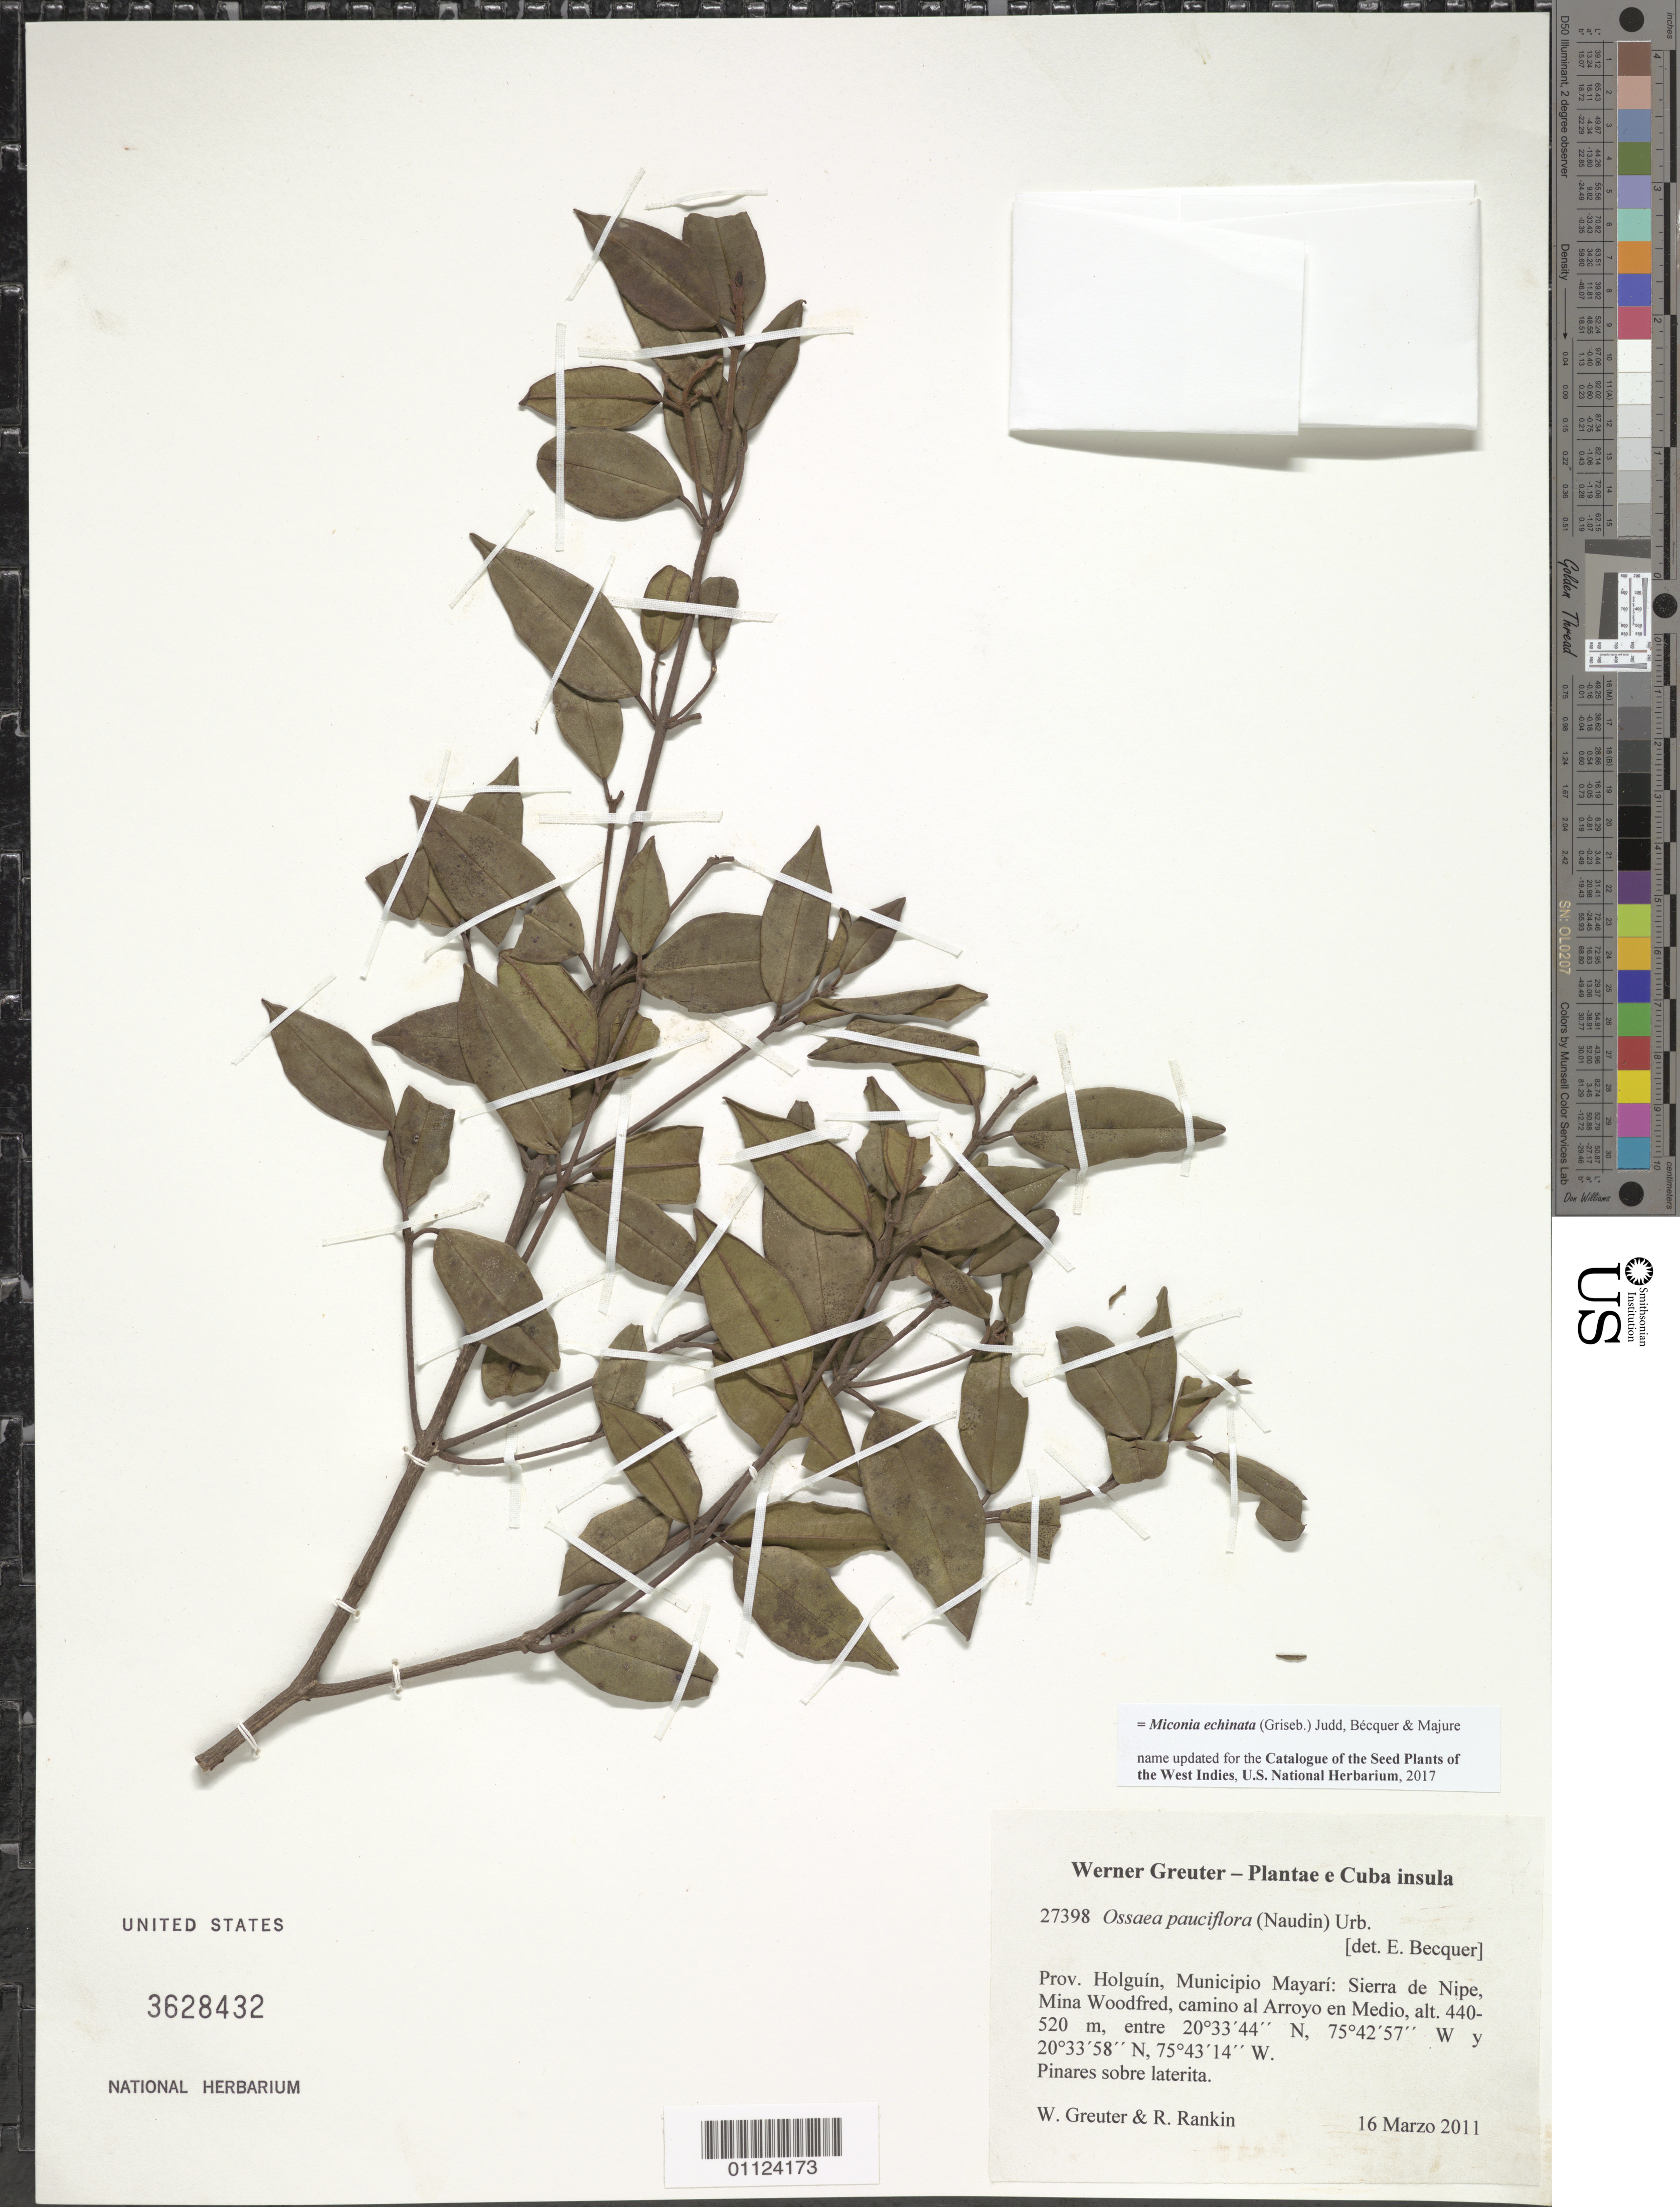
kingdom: Plantae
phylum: Tracheophyta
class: Magnoliopsida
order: Myrtales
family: Melastomataceae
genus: Miconia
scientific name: Miconia echinata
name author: (Griseb.) Judd et al.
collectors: W. Greuter & R. Rankin Rodriguez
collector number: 27398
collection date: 2011-03-16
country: Cuba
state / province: Holguín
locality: Municipio Mayarí: Sierra de Nipe, Mina Woodfred, camino al Arroyo en Medio.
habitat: Pinares sobre laterita.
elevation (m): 440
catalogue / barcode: US 3628432